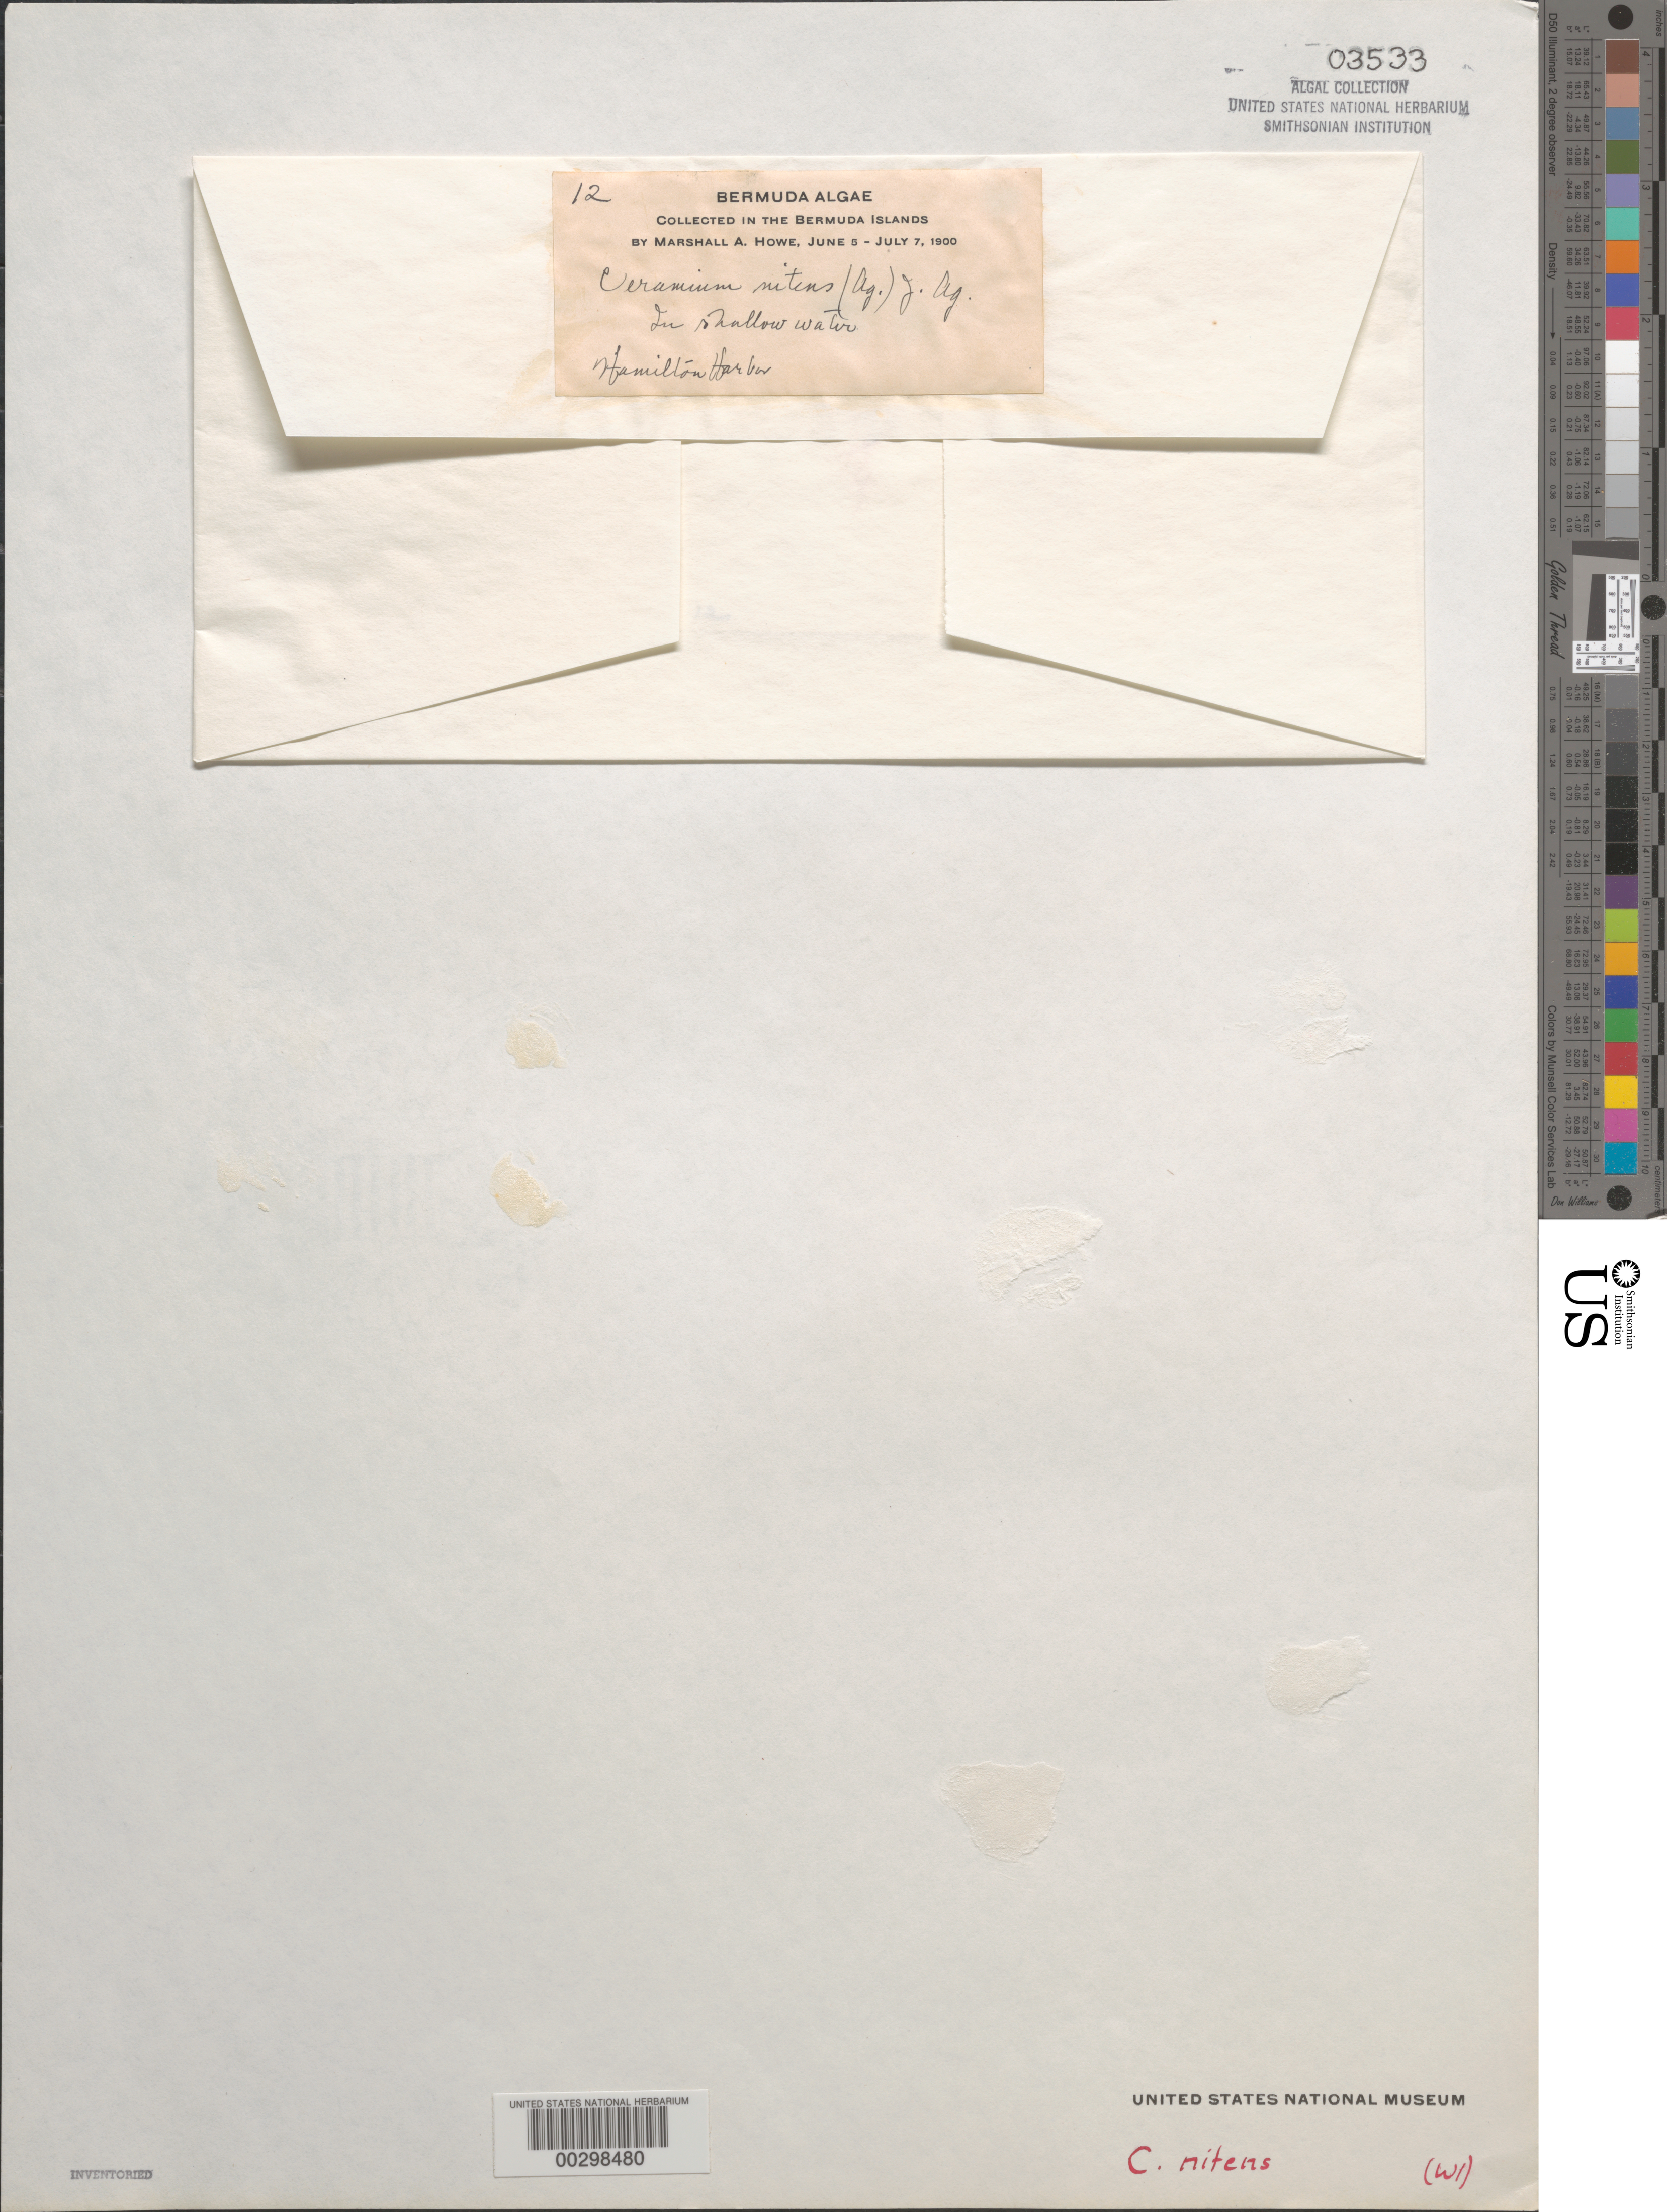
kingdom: Plantae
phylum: Rhodophyta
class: Florideophyceae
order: Ceramiales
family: Ceramiaceae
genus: Ceramium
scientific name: Ceramium nitens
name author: (C. Agardh) J. Agardh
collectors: M. A. Howe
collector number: MAH 12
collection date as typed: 05 Jun 1900 TO 07 Jul 1900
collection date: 1900-06-05/1900-07-07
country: Bermuda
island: Bermuda Island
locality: Hamilton Harbor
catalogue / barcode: US 3533